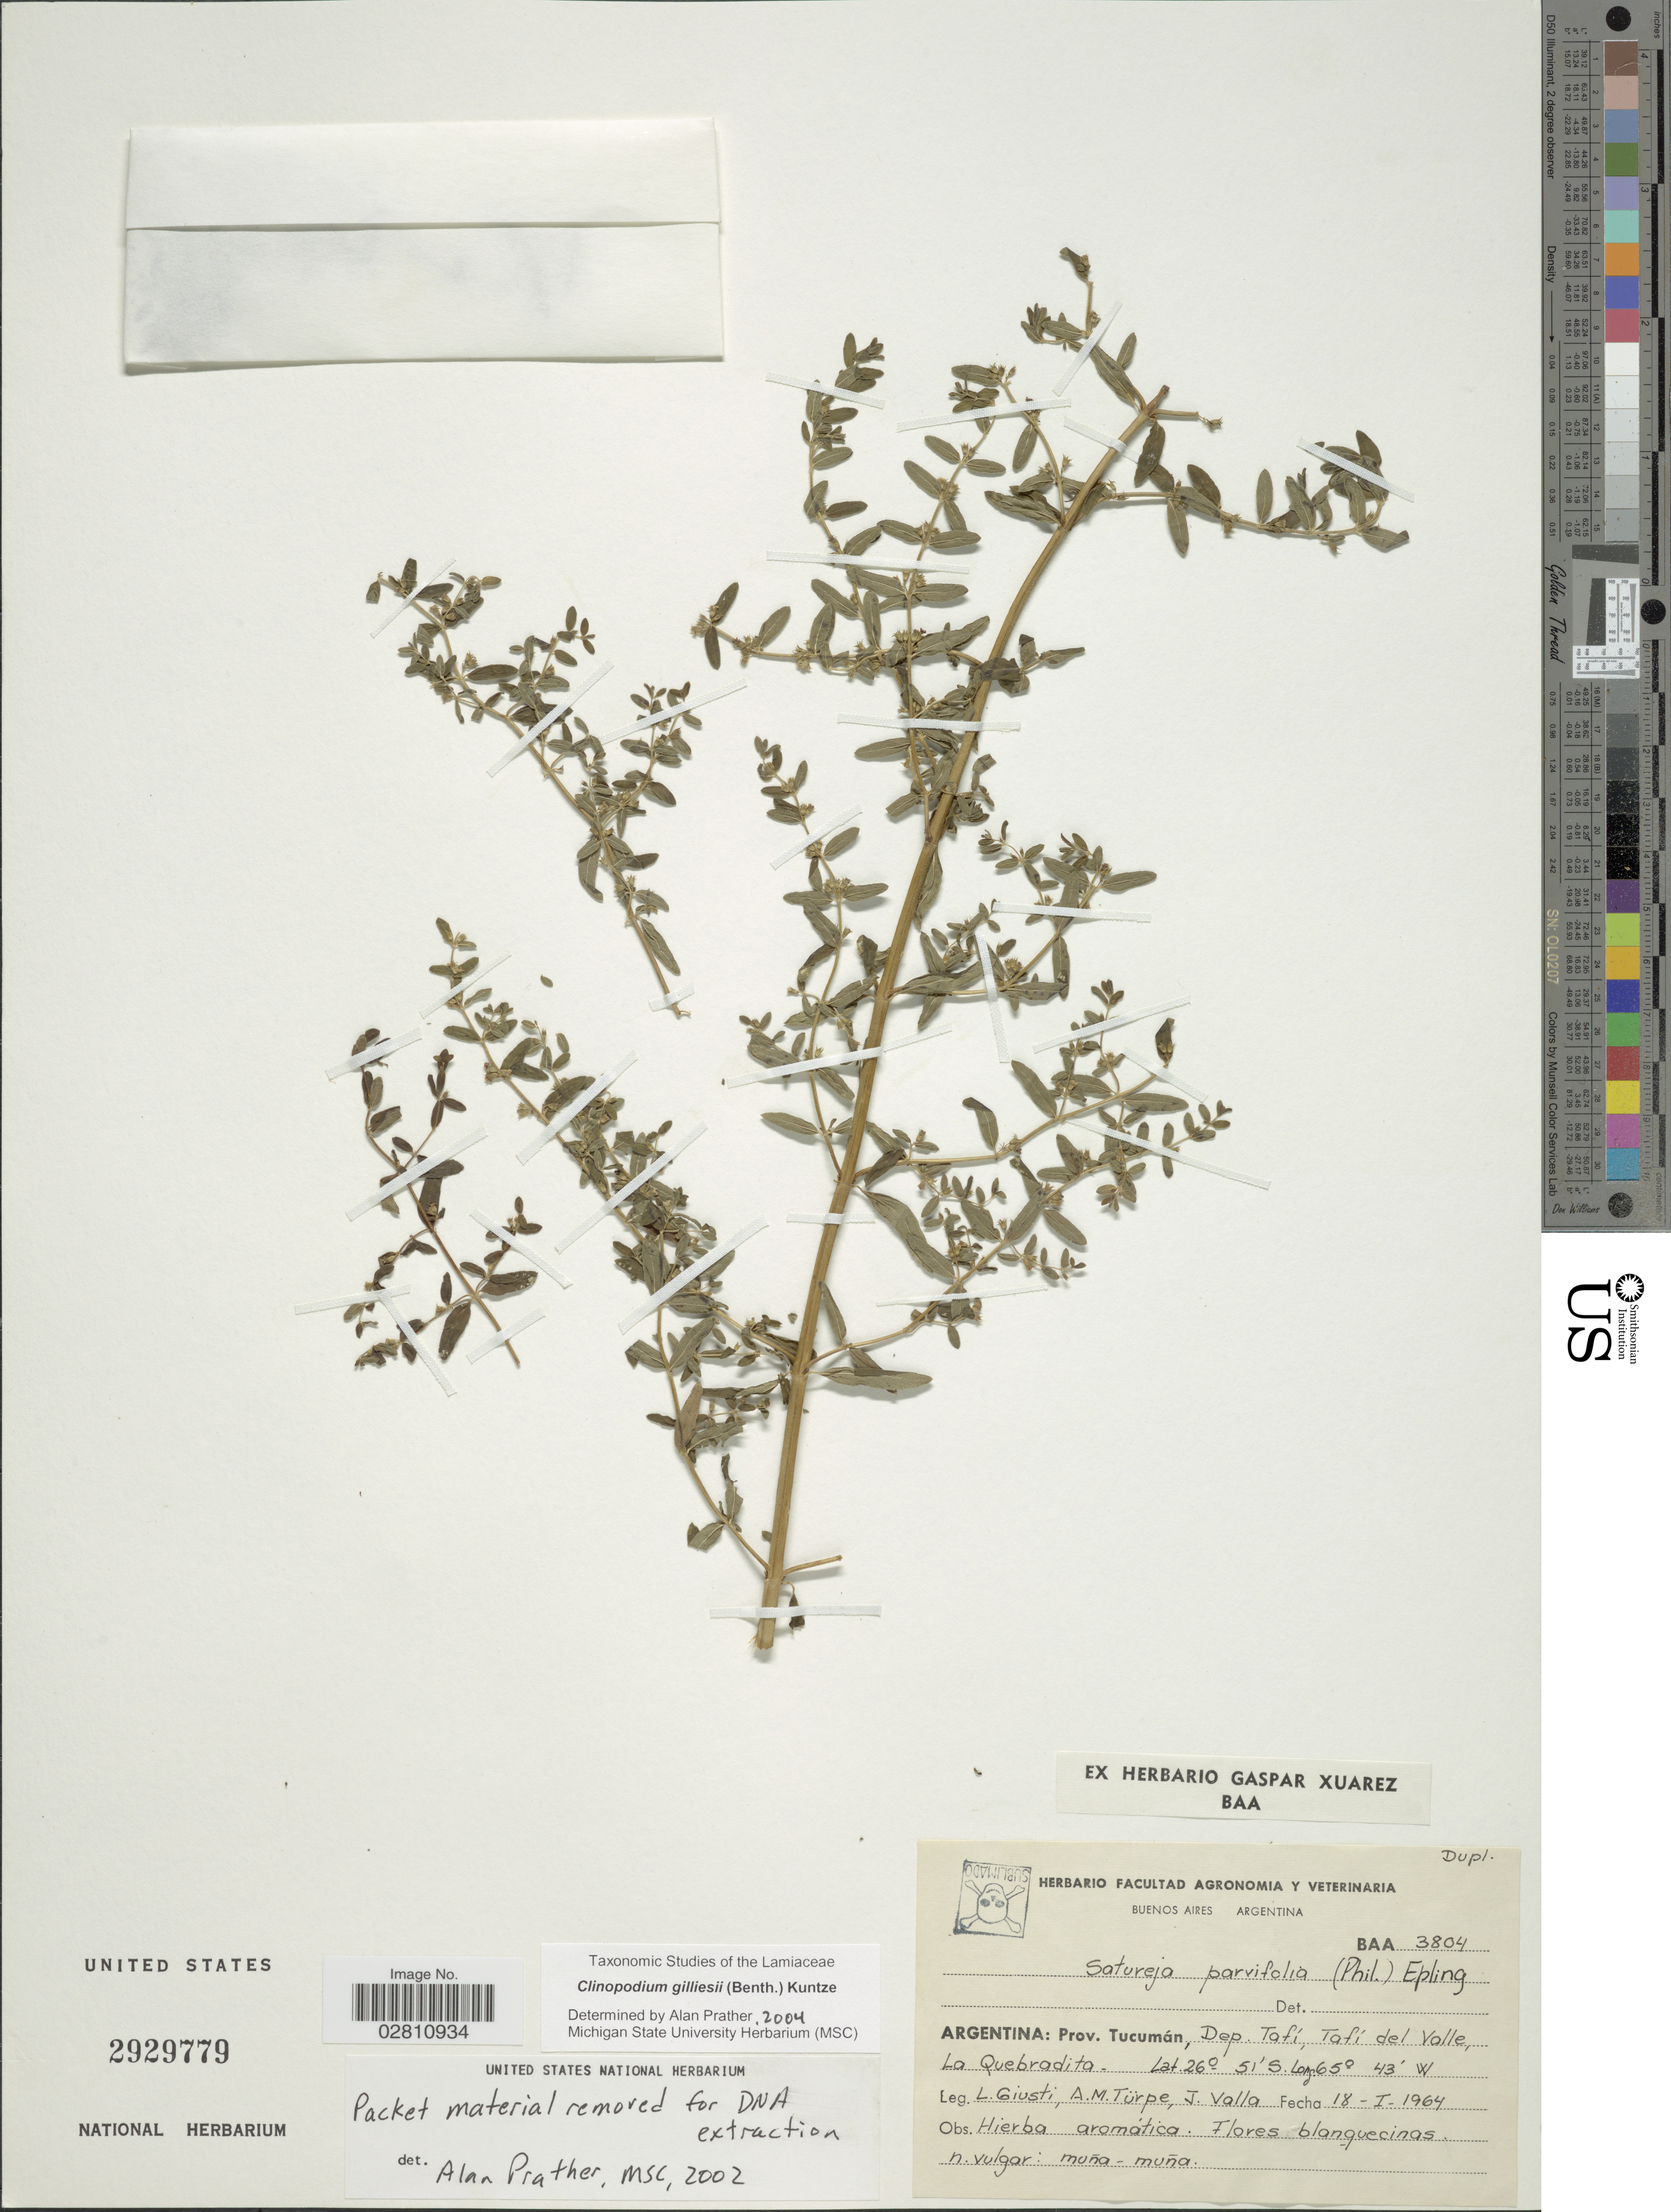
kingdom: Plantae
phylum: Tracheophyta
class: Magnoliopsida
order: Lamiales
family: Lamiaceae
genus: Clinopodium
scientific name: Clinopodium gilliesii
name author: (Benth.) Kuntze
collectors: L. Giusti, A. Türpe & J. Valla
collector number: BAA3804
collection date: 1964-01-18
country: Argentina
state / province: Tucuman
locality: Prov. Tucumán, Dep. Tafí, Tafí del Valle, La Quebradita.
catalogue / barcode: US 2929779